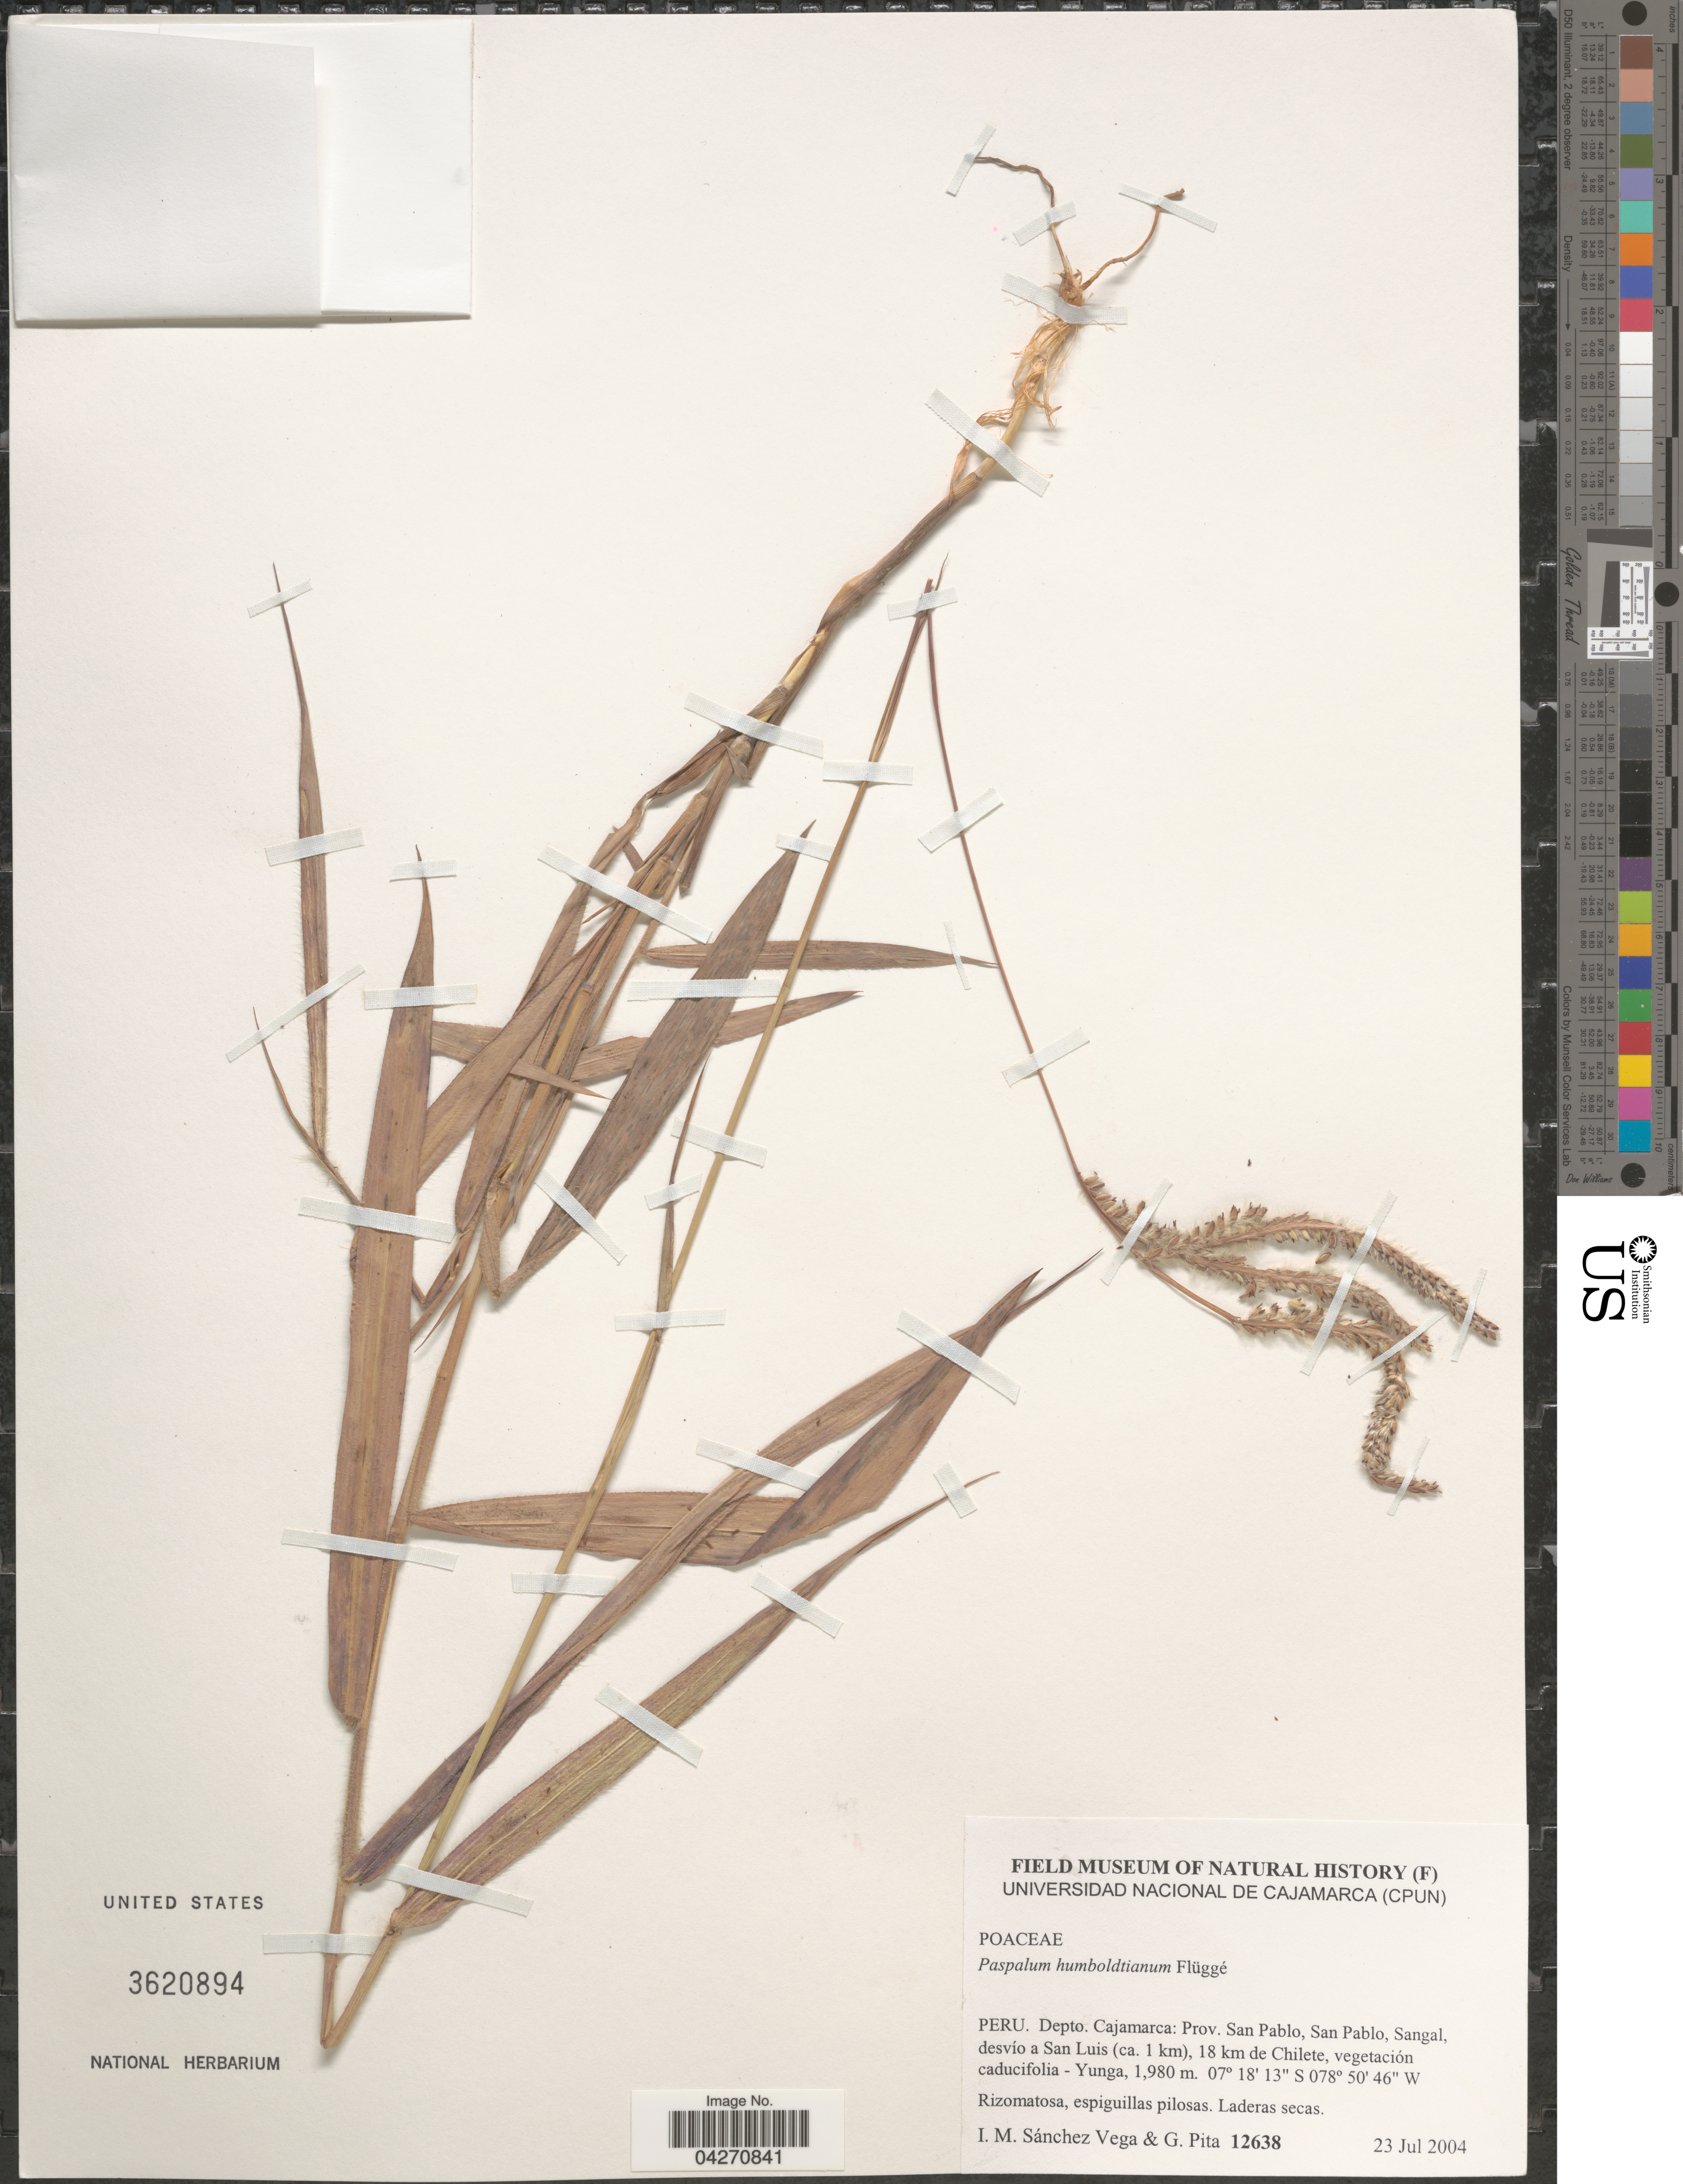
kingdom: Plantae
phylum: Tracheophyta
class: Liliopsida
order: Poales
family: Poaceae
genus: Paspalum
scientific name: Paspalum humboldtianum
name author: Flüggé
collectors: I. M. Sánchez Vega & G. Pita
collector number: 12638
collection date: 2004-07-23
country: Peru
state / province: Cajamarca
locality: Depto. Cajamarca: Prov. San Pablo, San Pablo, Sangal, desvio a San Luis (ca. 1 km), 18 km de Chilete.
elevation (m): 1980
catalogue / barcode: US 3620894